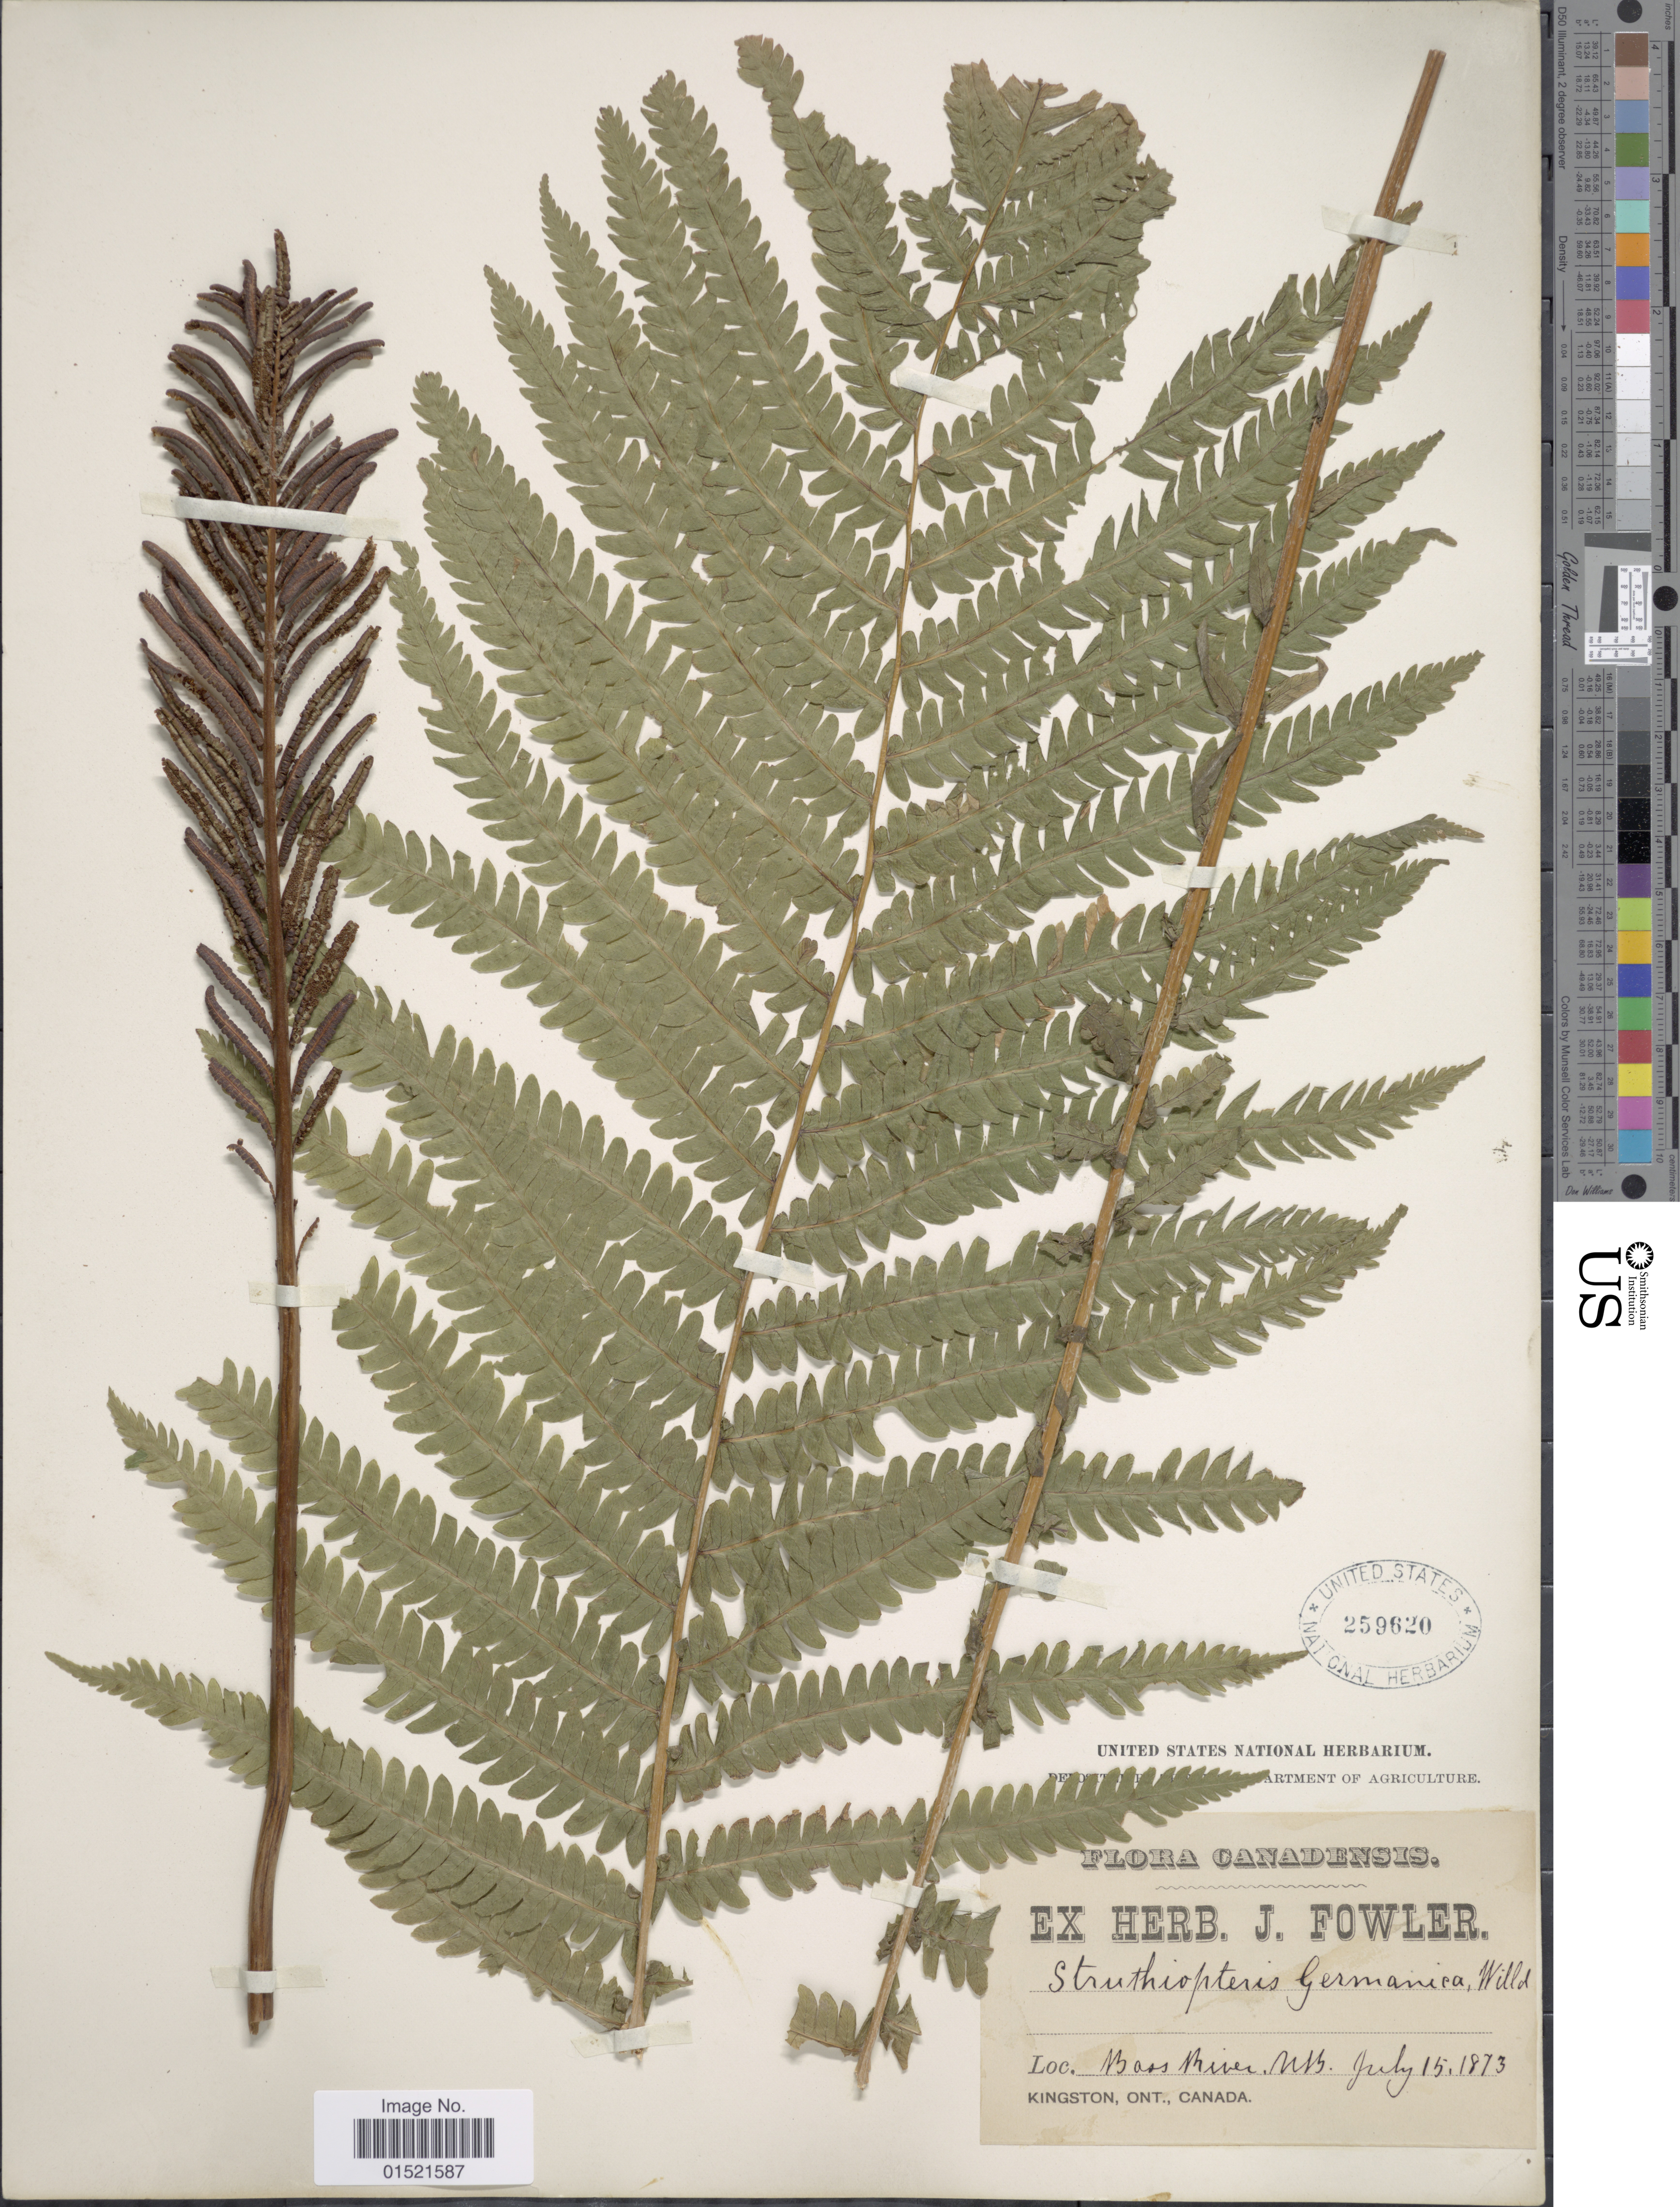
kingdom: Plantae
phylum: Tracheophyta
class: Polypodiopsida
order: Polypodiales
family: Onocleaceae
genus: Matteuccia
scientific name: Matteuccia struthiopteris var. pensylvanica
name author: (Willd.) C.V. Morton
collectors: ex herb. J. Fowler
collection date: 1873-07-15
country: Canada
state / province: Ontario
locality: Canadensis, Baos River Mts., Kingston, Ont., Canada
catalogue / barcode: US 259620